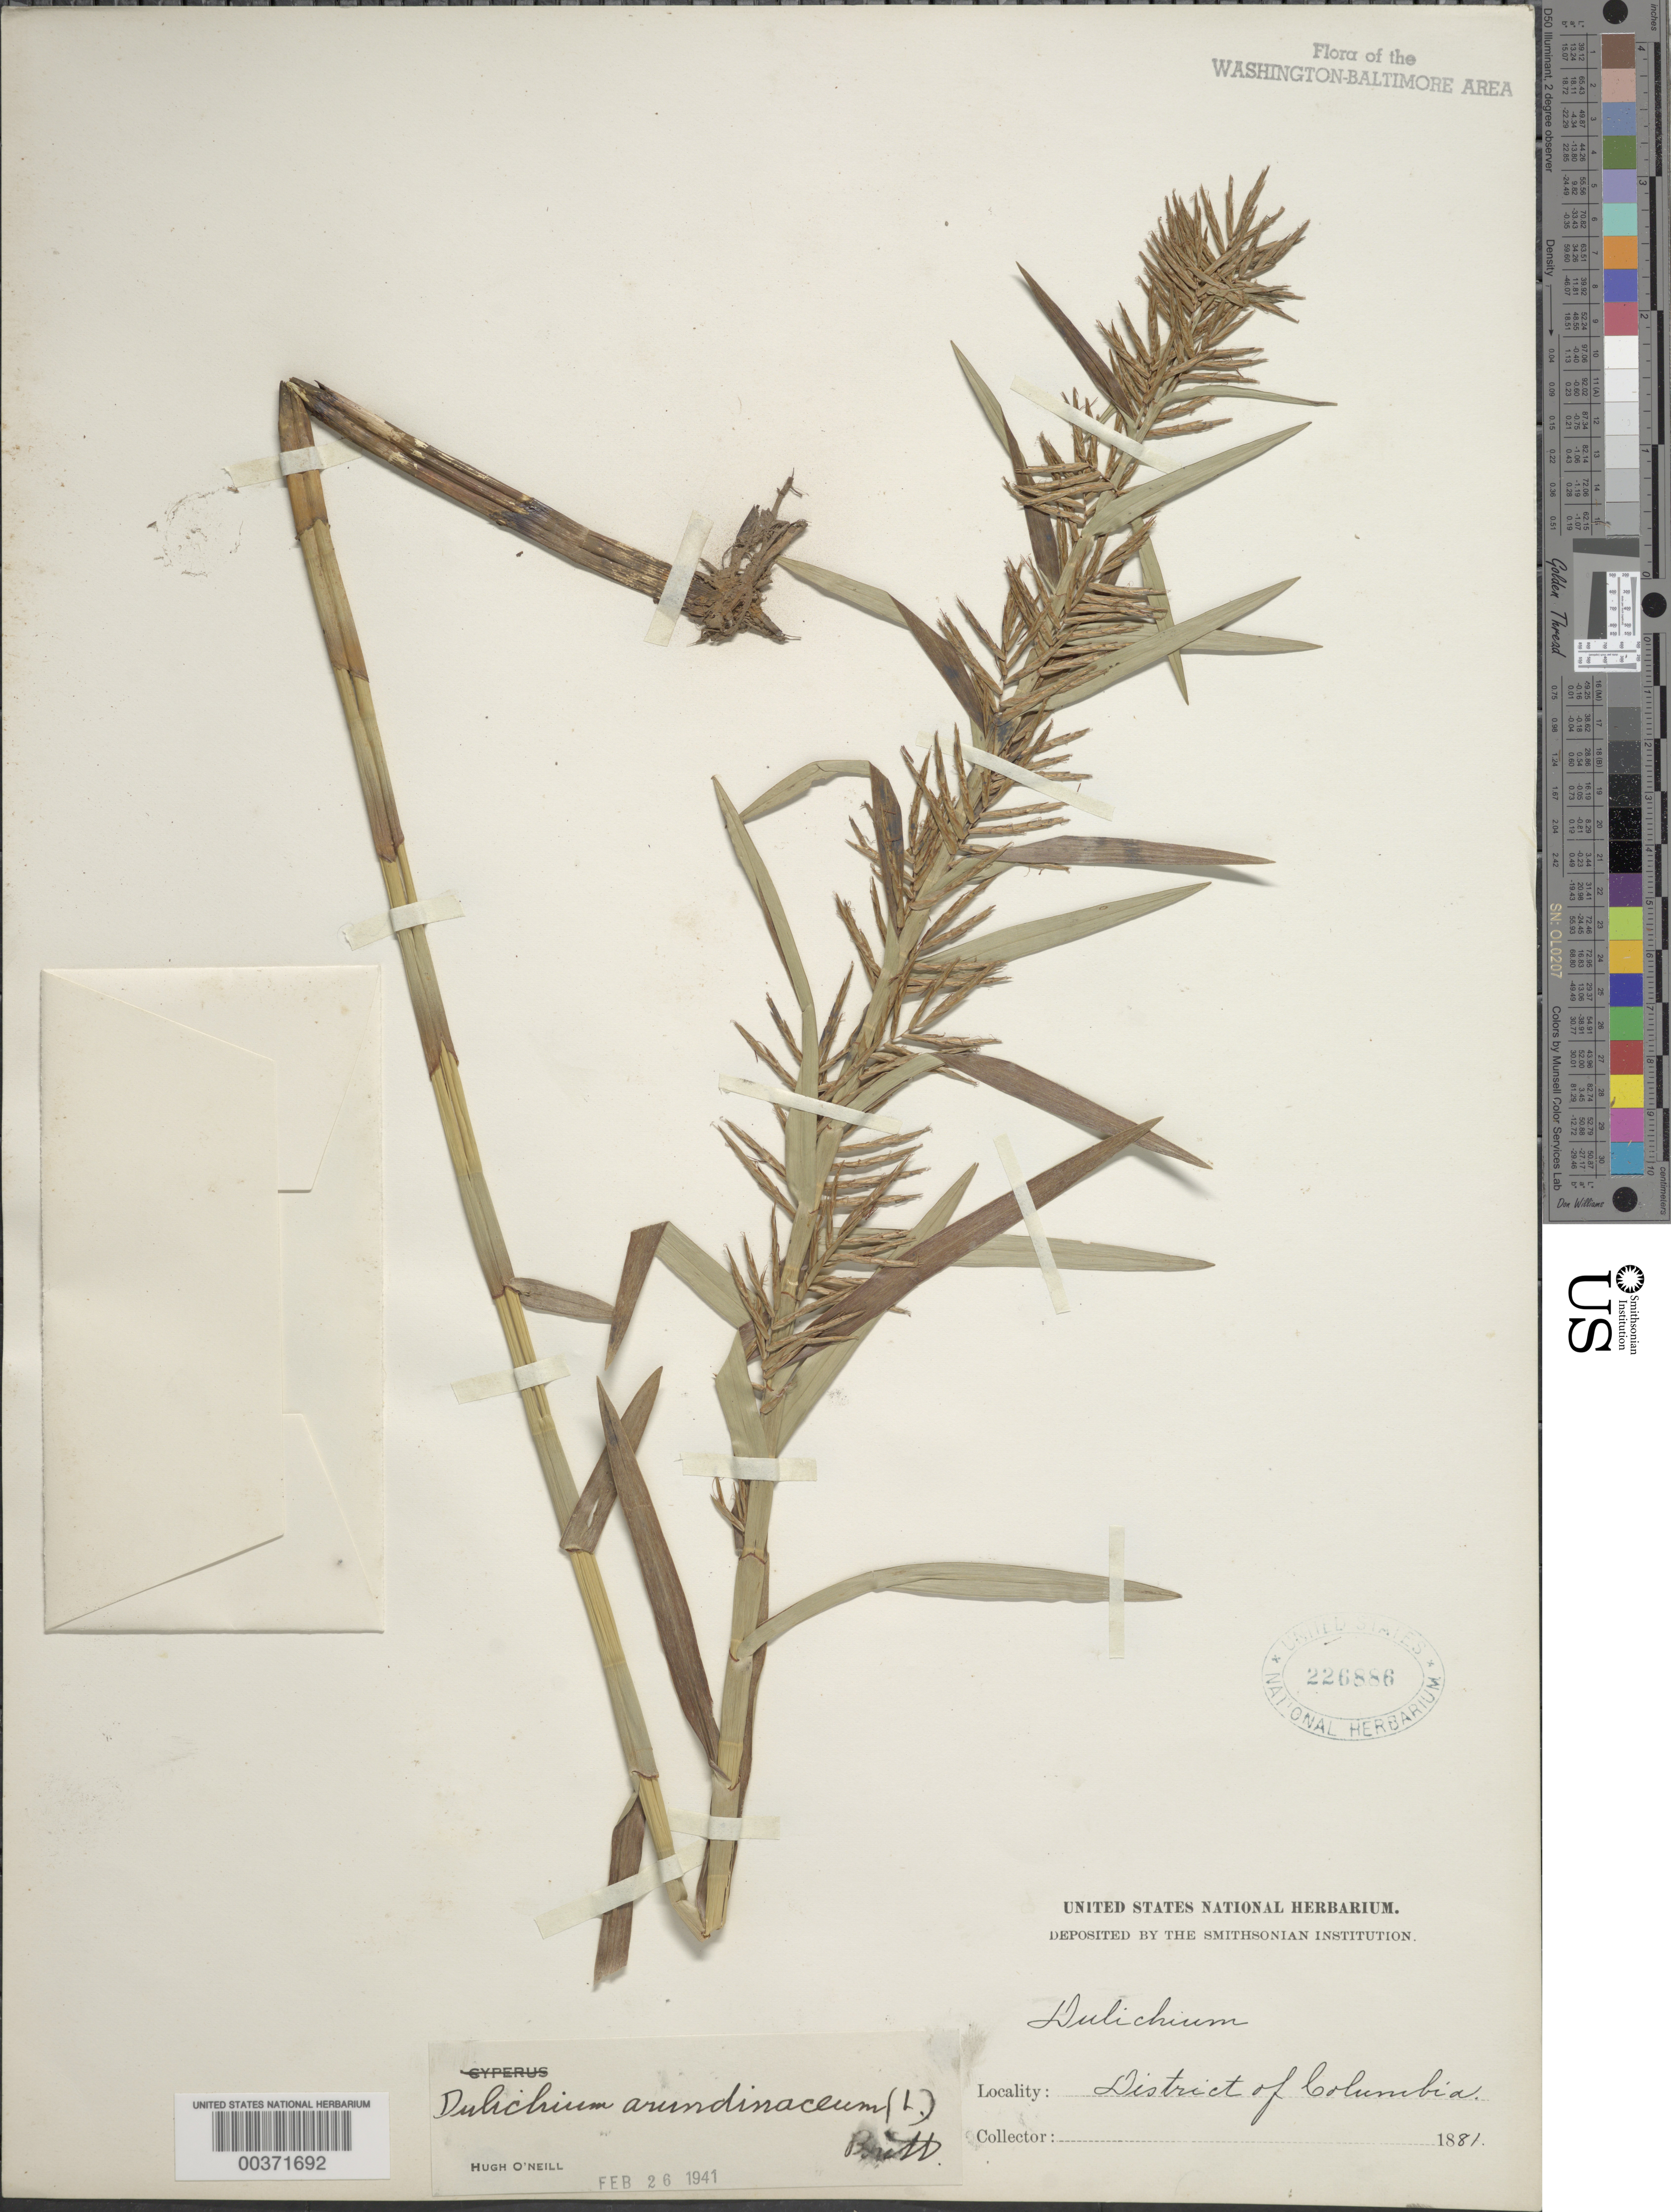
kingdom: Plantae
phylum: Tracheophyta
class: Liliopsida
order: Poales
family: Cyperaceae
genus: Dulichium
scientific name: Dulichium arundinaceum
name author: (L.) Britton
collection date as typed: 1881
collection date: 1881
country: United States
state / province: District of Columbia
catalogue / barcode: US 226886